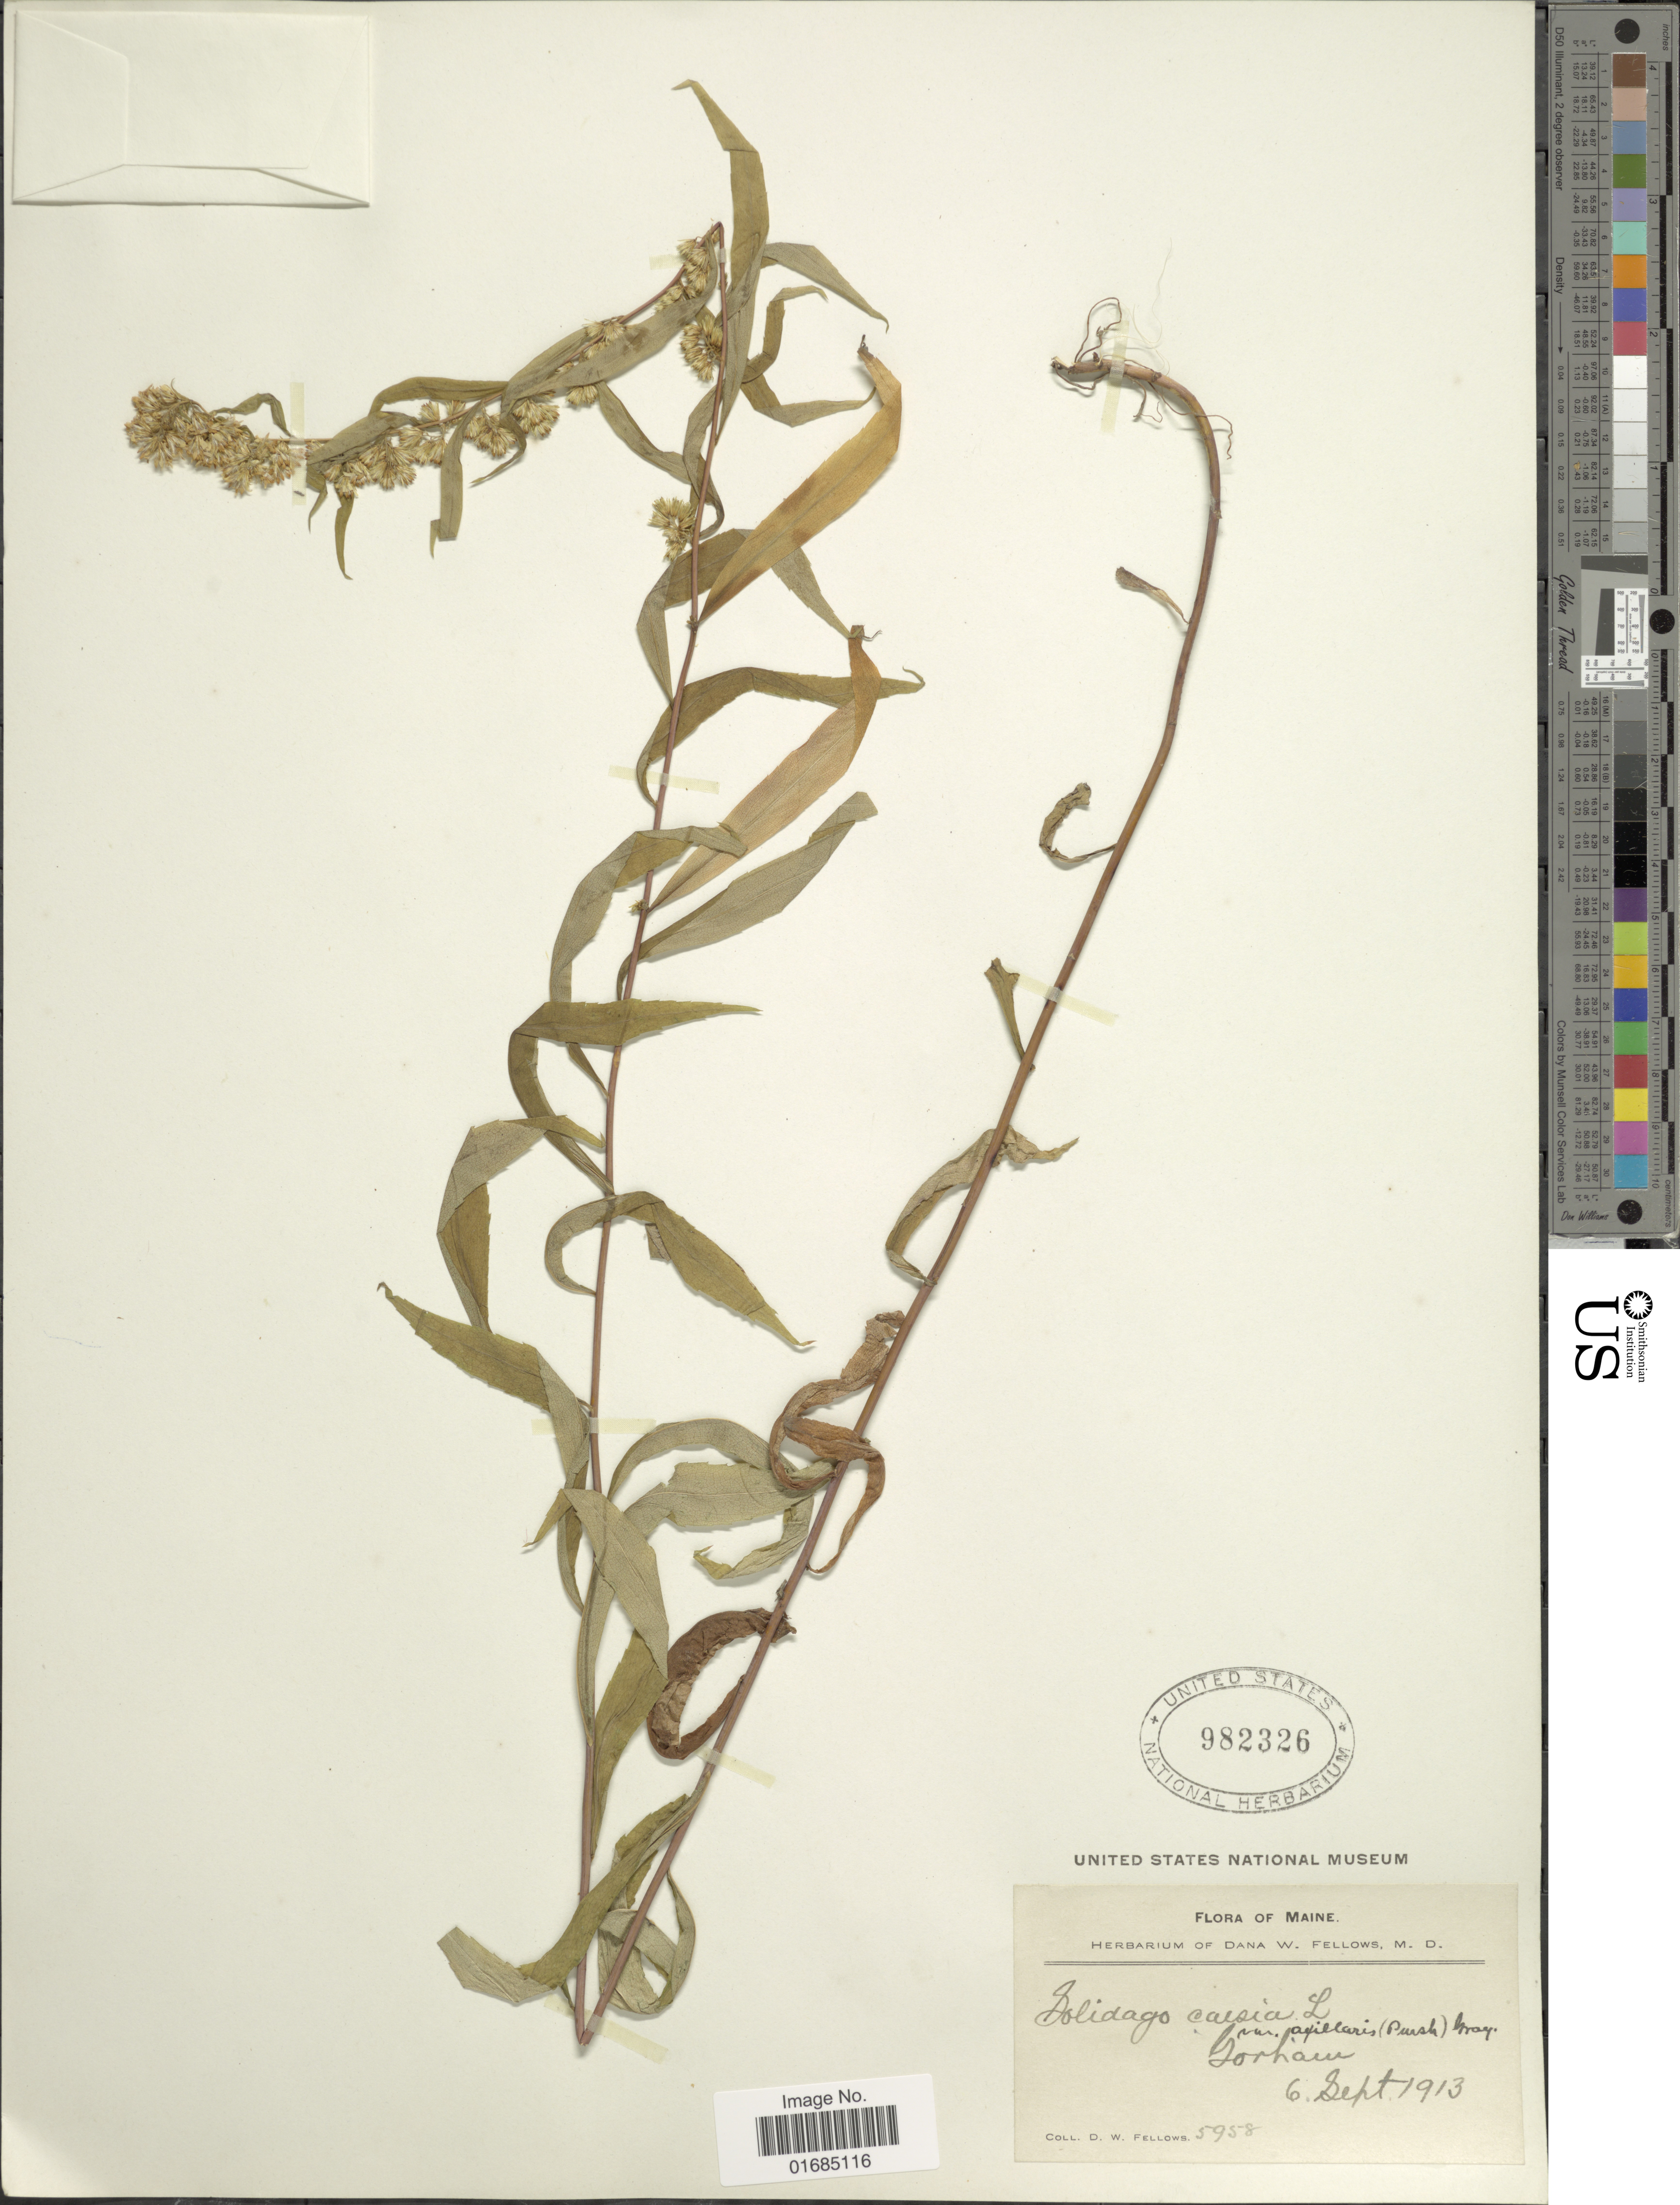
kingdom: Plantae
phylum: Tracheophyta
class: Magnoliopsida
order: Asterales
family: Asteraceae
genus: Solidago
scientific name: Solidago caesia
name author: L.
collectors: D. W. Fellows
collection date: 1913-09-06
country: United States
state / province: Maine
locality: Gorham.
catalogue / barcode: US 982326